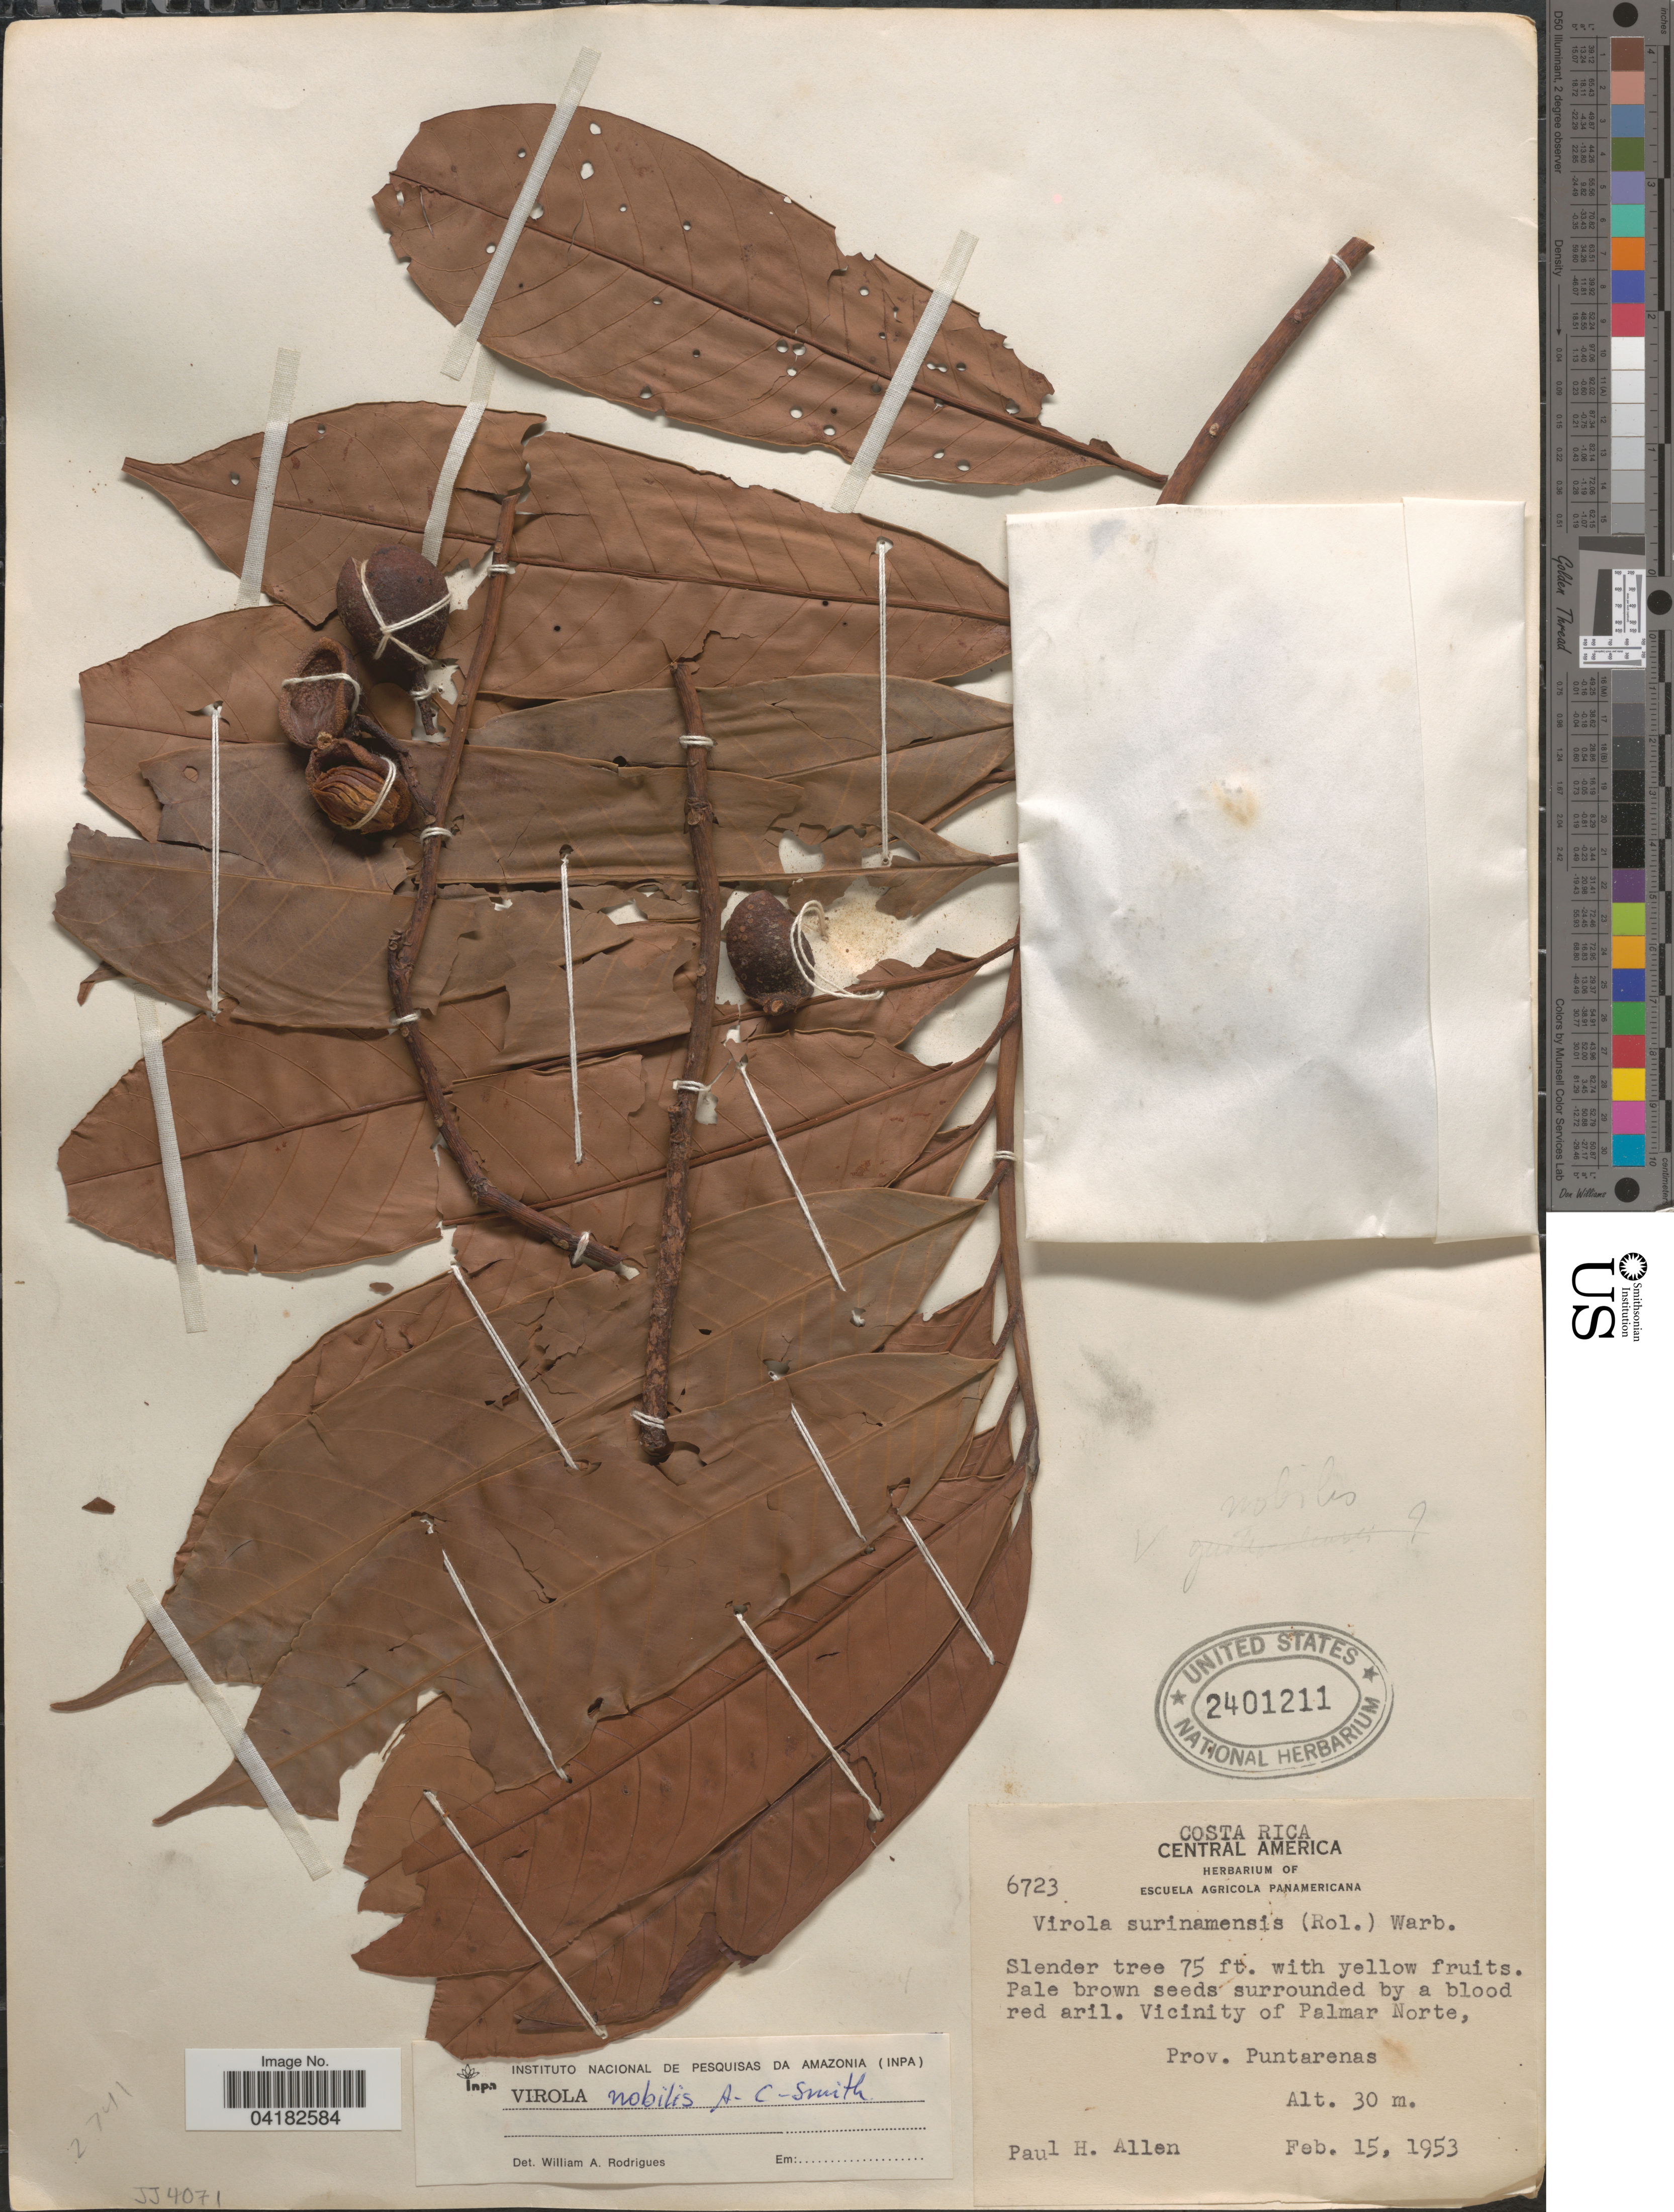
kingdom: Plantae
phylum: Tracheophyta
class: Magnoliopsida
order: Magnoliales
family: Myristicaceae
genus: Virola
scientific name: Virola nobilis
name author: A.C. Sm.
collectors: P. H. Allen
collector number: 6723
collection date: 1953-02-15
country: Costa Rica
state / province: Puntarenas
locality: Vicinity of Palmar Norte.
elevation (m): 30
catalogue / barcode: US 2401211